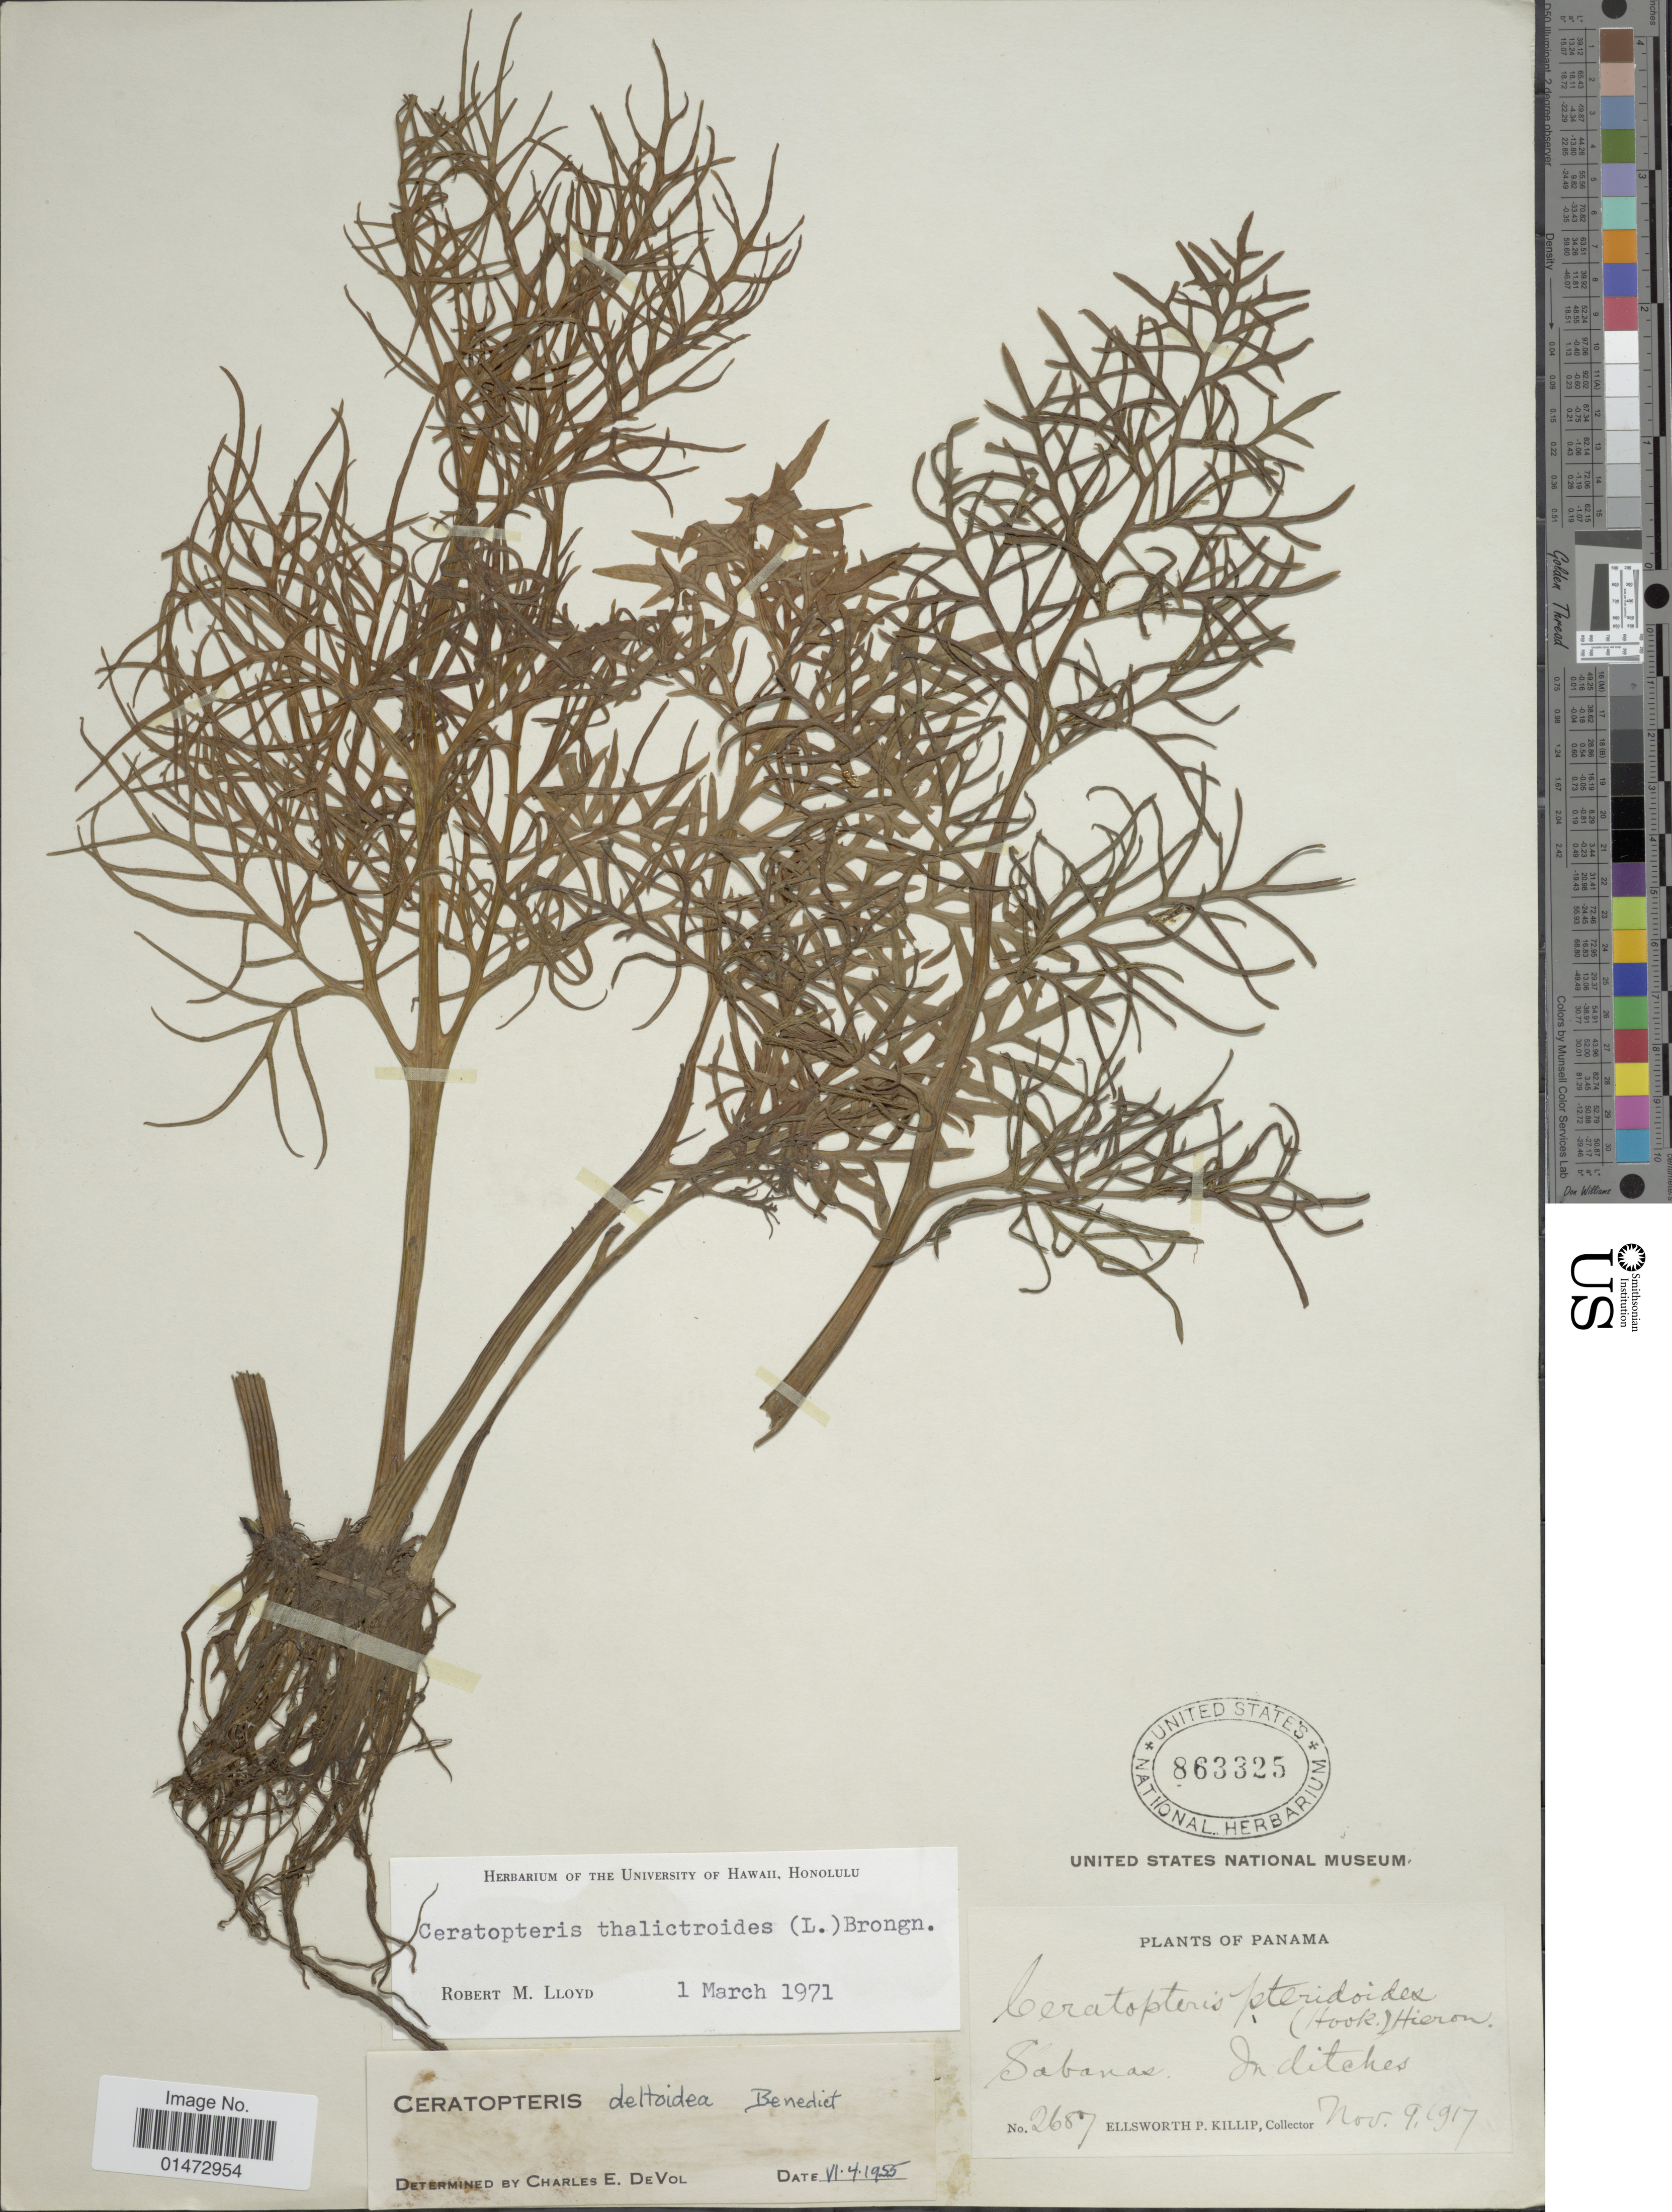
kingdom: Plantae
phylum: Tracheophyta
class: Polypodiopsida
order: Polypodiales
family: Pteridaceae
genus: Ceratopteris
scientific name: Ceratopteris thalictroides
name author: (L.) Brongn.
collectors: E. P. Killip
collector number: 2687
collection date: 1917-11-09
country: Panama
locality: Sabanas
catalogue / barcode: US 863325